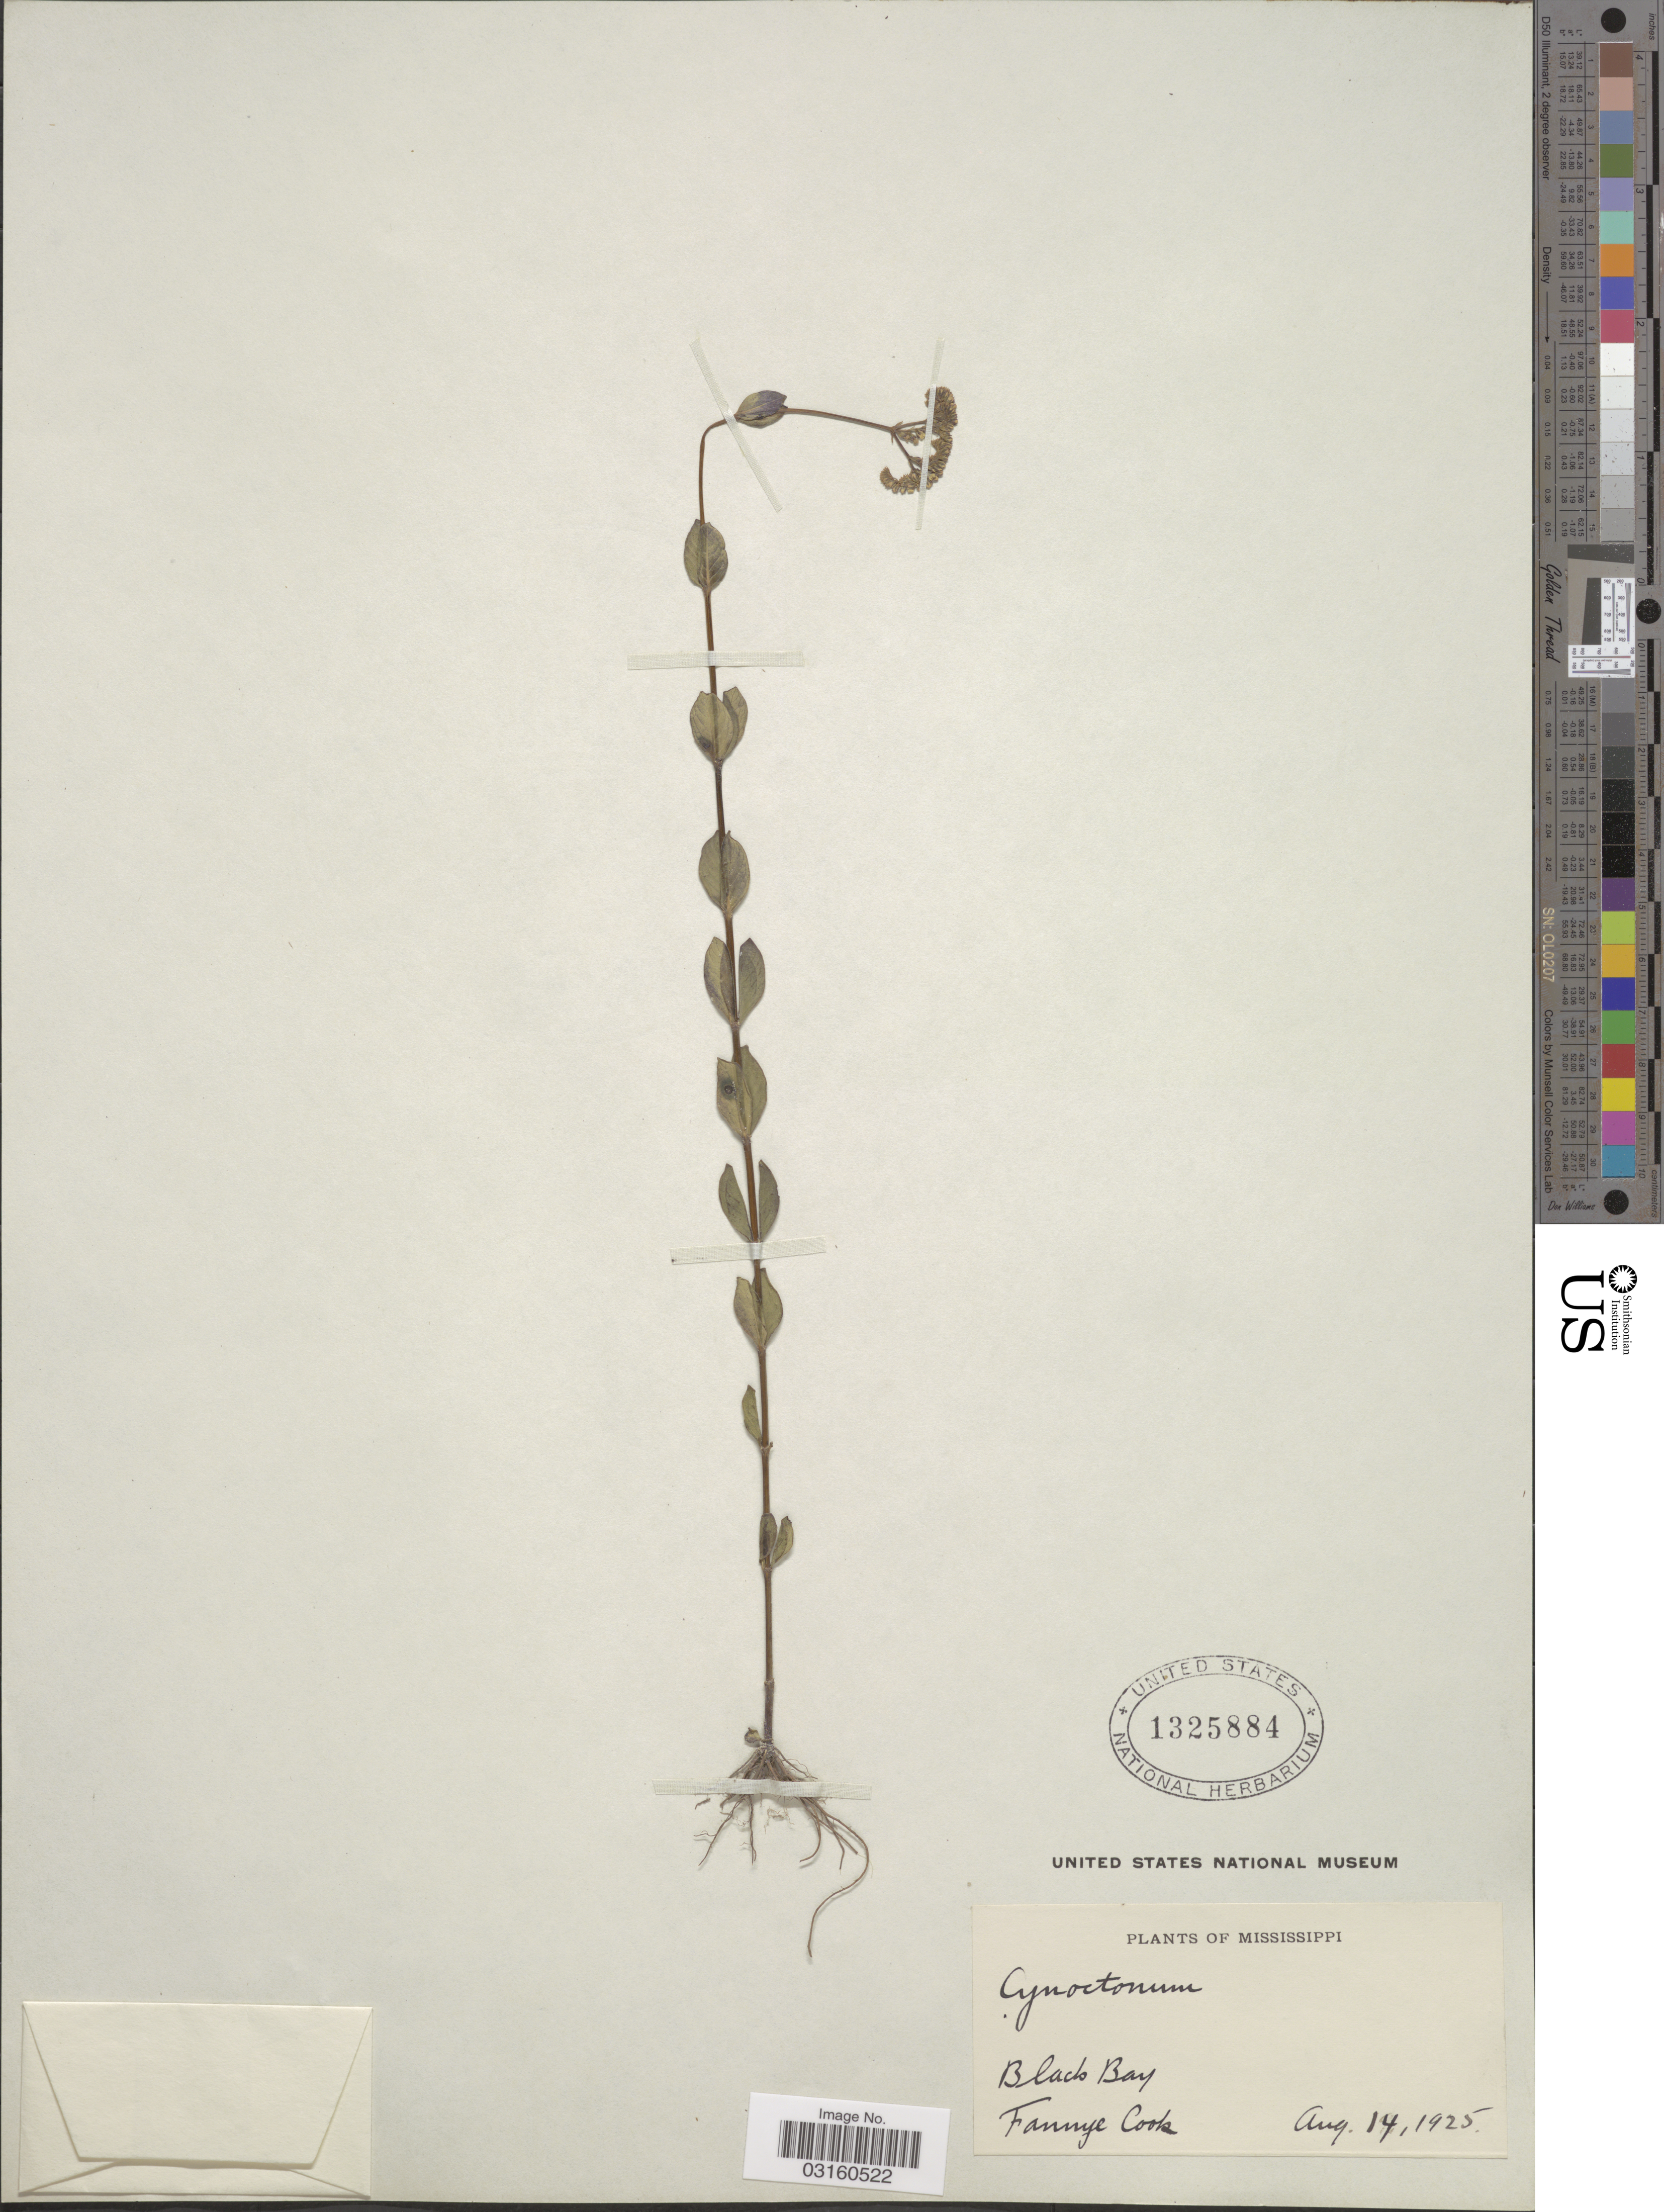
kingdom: Plantae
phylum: Tracheophyta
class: Magnoliopsida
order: Gentianales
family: Loganiaceae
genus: Mitreola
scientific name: Mitreola sessilifolia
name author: (J.F. Gmel.) G. Don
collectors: F. A. Cook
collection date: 1925-08-14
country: United States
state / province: Mississippi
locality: Black Bay.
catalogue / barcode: US 1325884